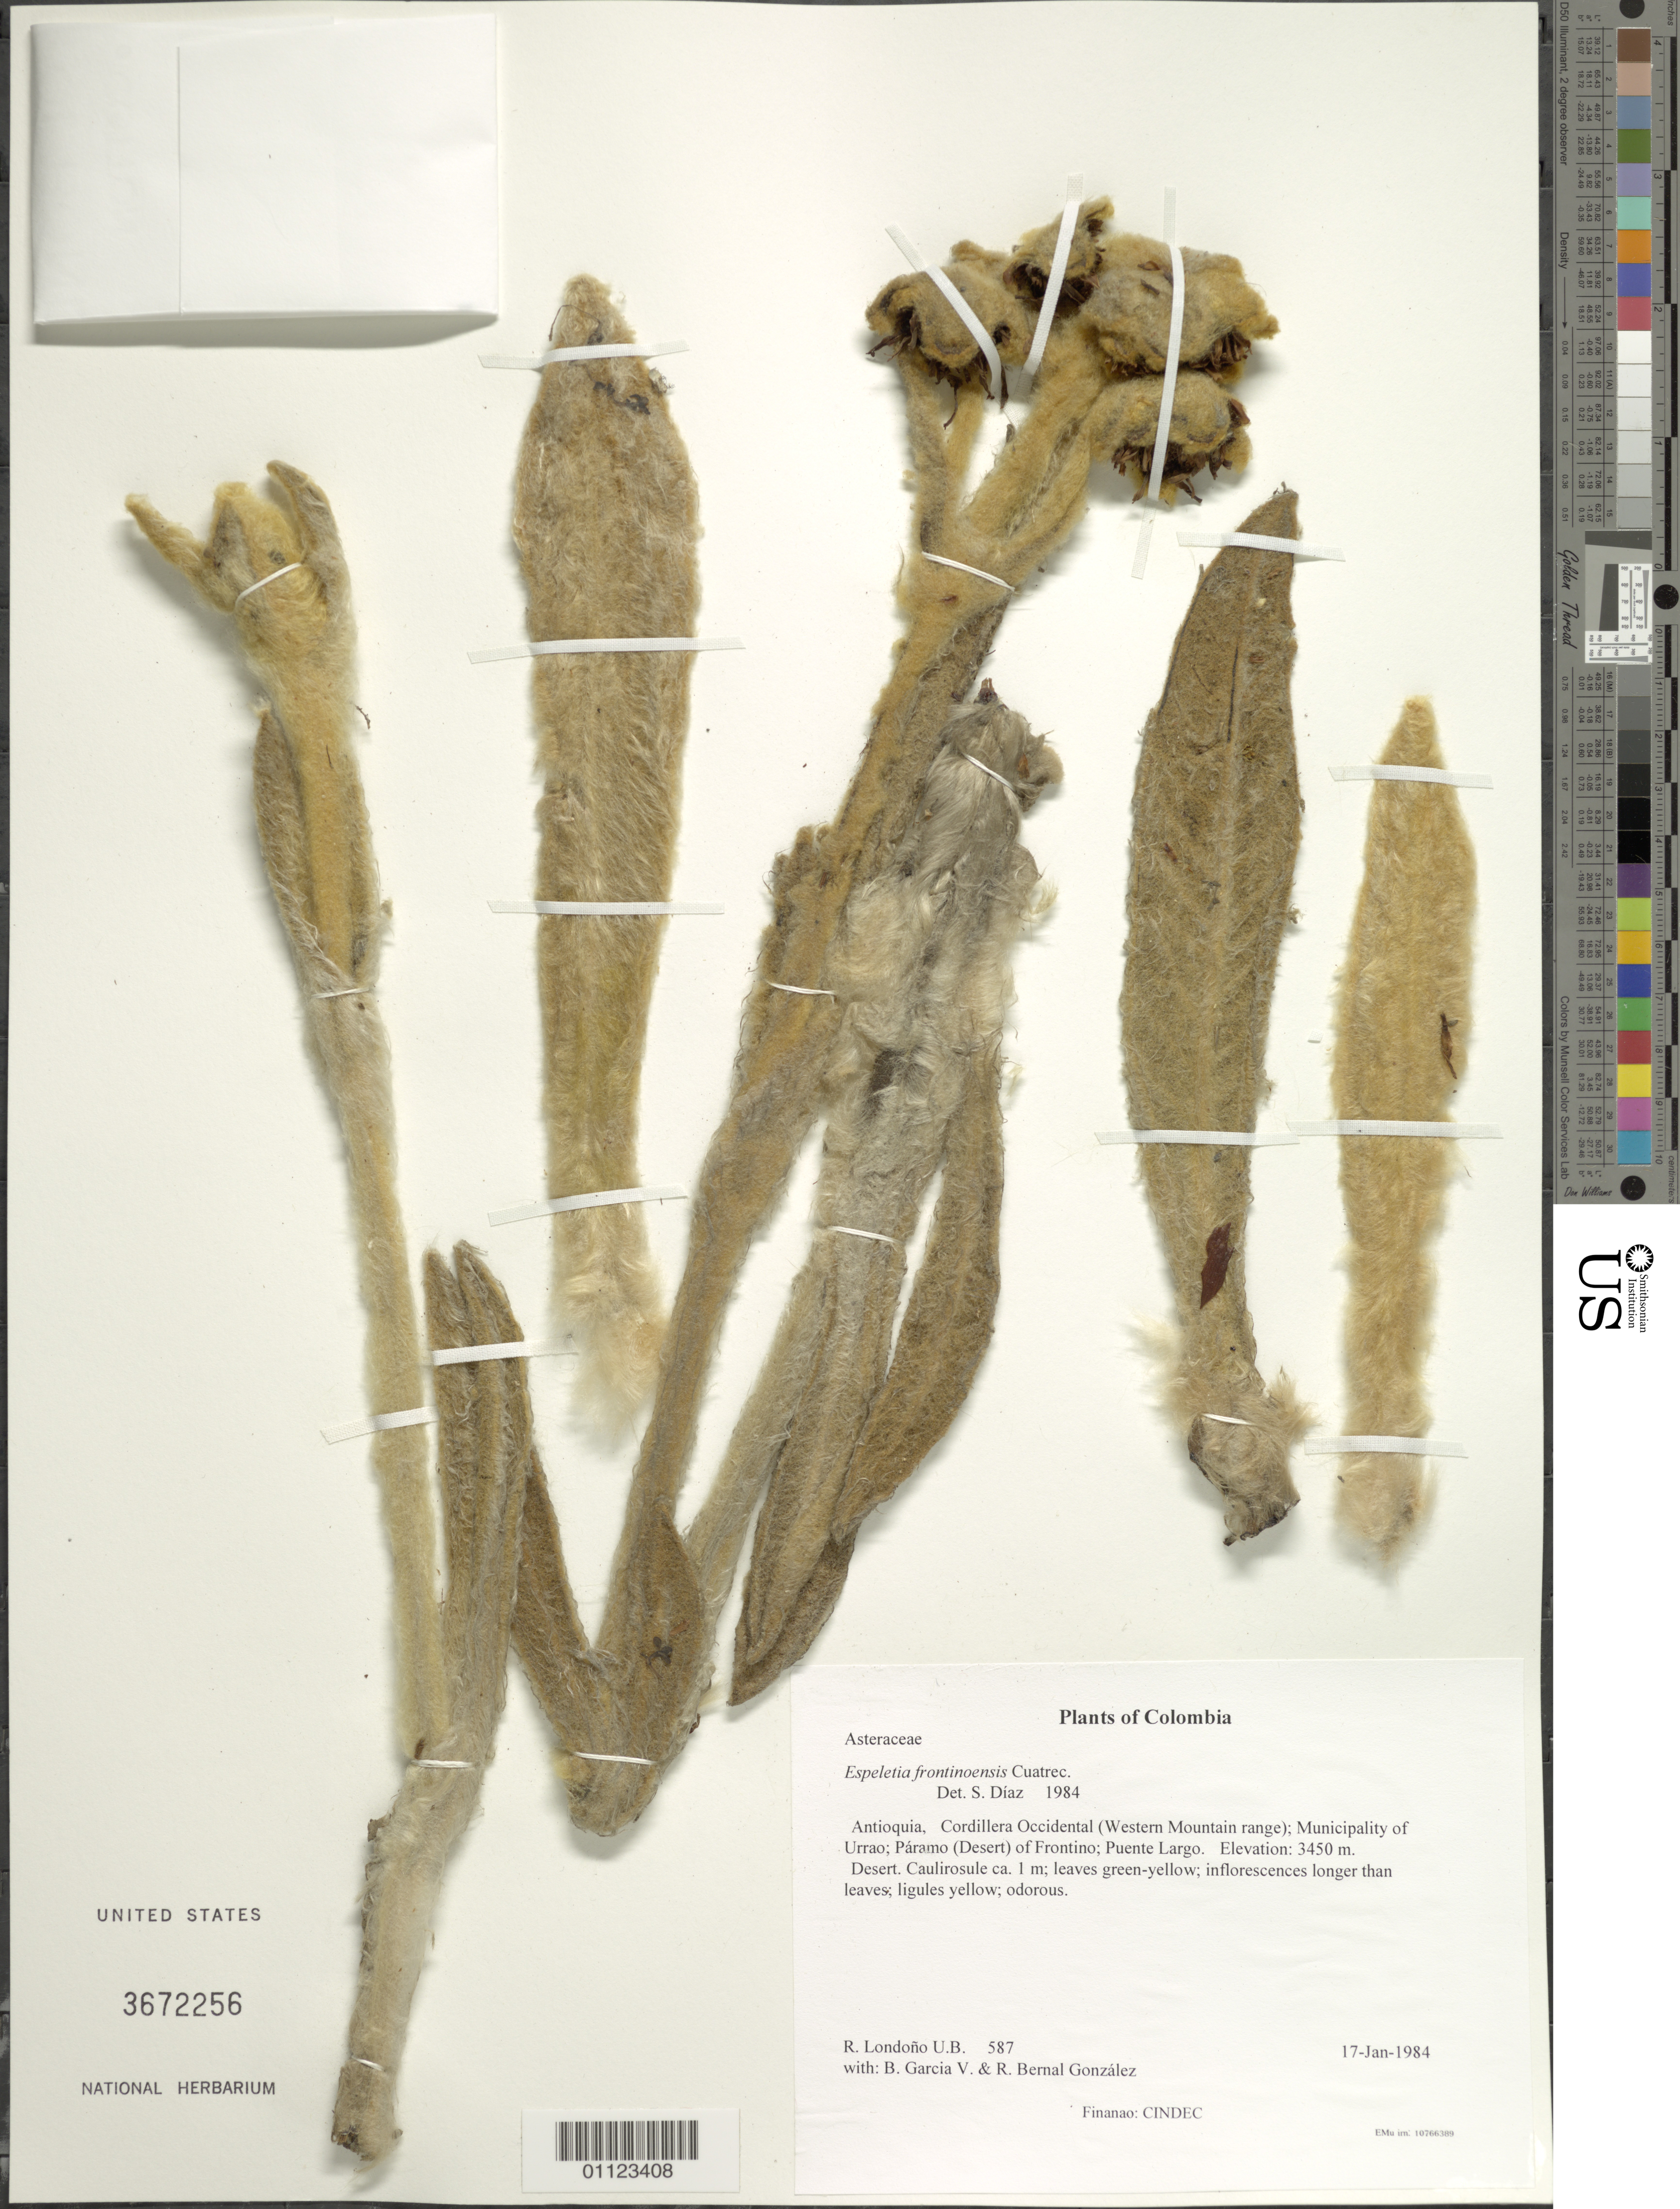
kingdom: Plantae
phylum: Tracheophyta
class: Magnoliopsida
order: Asterales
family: Asteraceae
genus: Espeletia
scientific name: Espeletia frontinoensis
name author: Cuatrec.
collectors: R. Londono U.B., B. Garcia V. & R. Bernal González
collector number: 587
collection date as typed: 17-Jan-84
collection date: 1984-01-17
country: Colombia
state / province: Antioquia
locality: Cordillera Occidental (Western Mountain range); Municipality of Urrao; Páramo (Desert) of Frontino; Puente Largo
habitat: Paramo.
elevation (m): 3450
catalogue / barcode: US 3672256